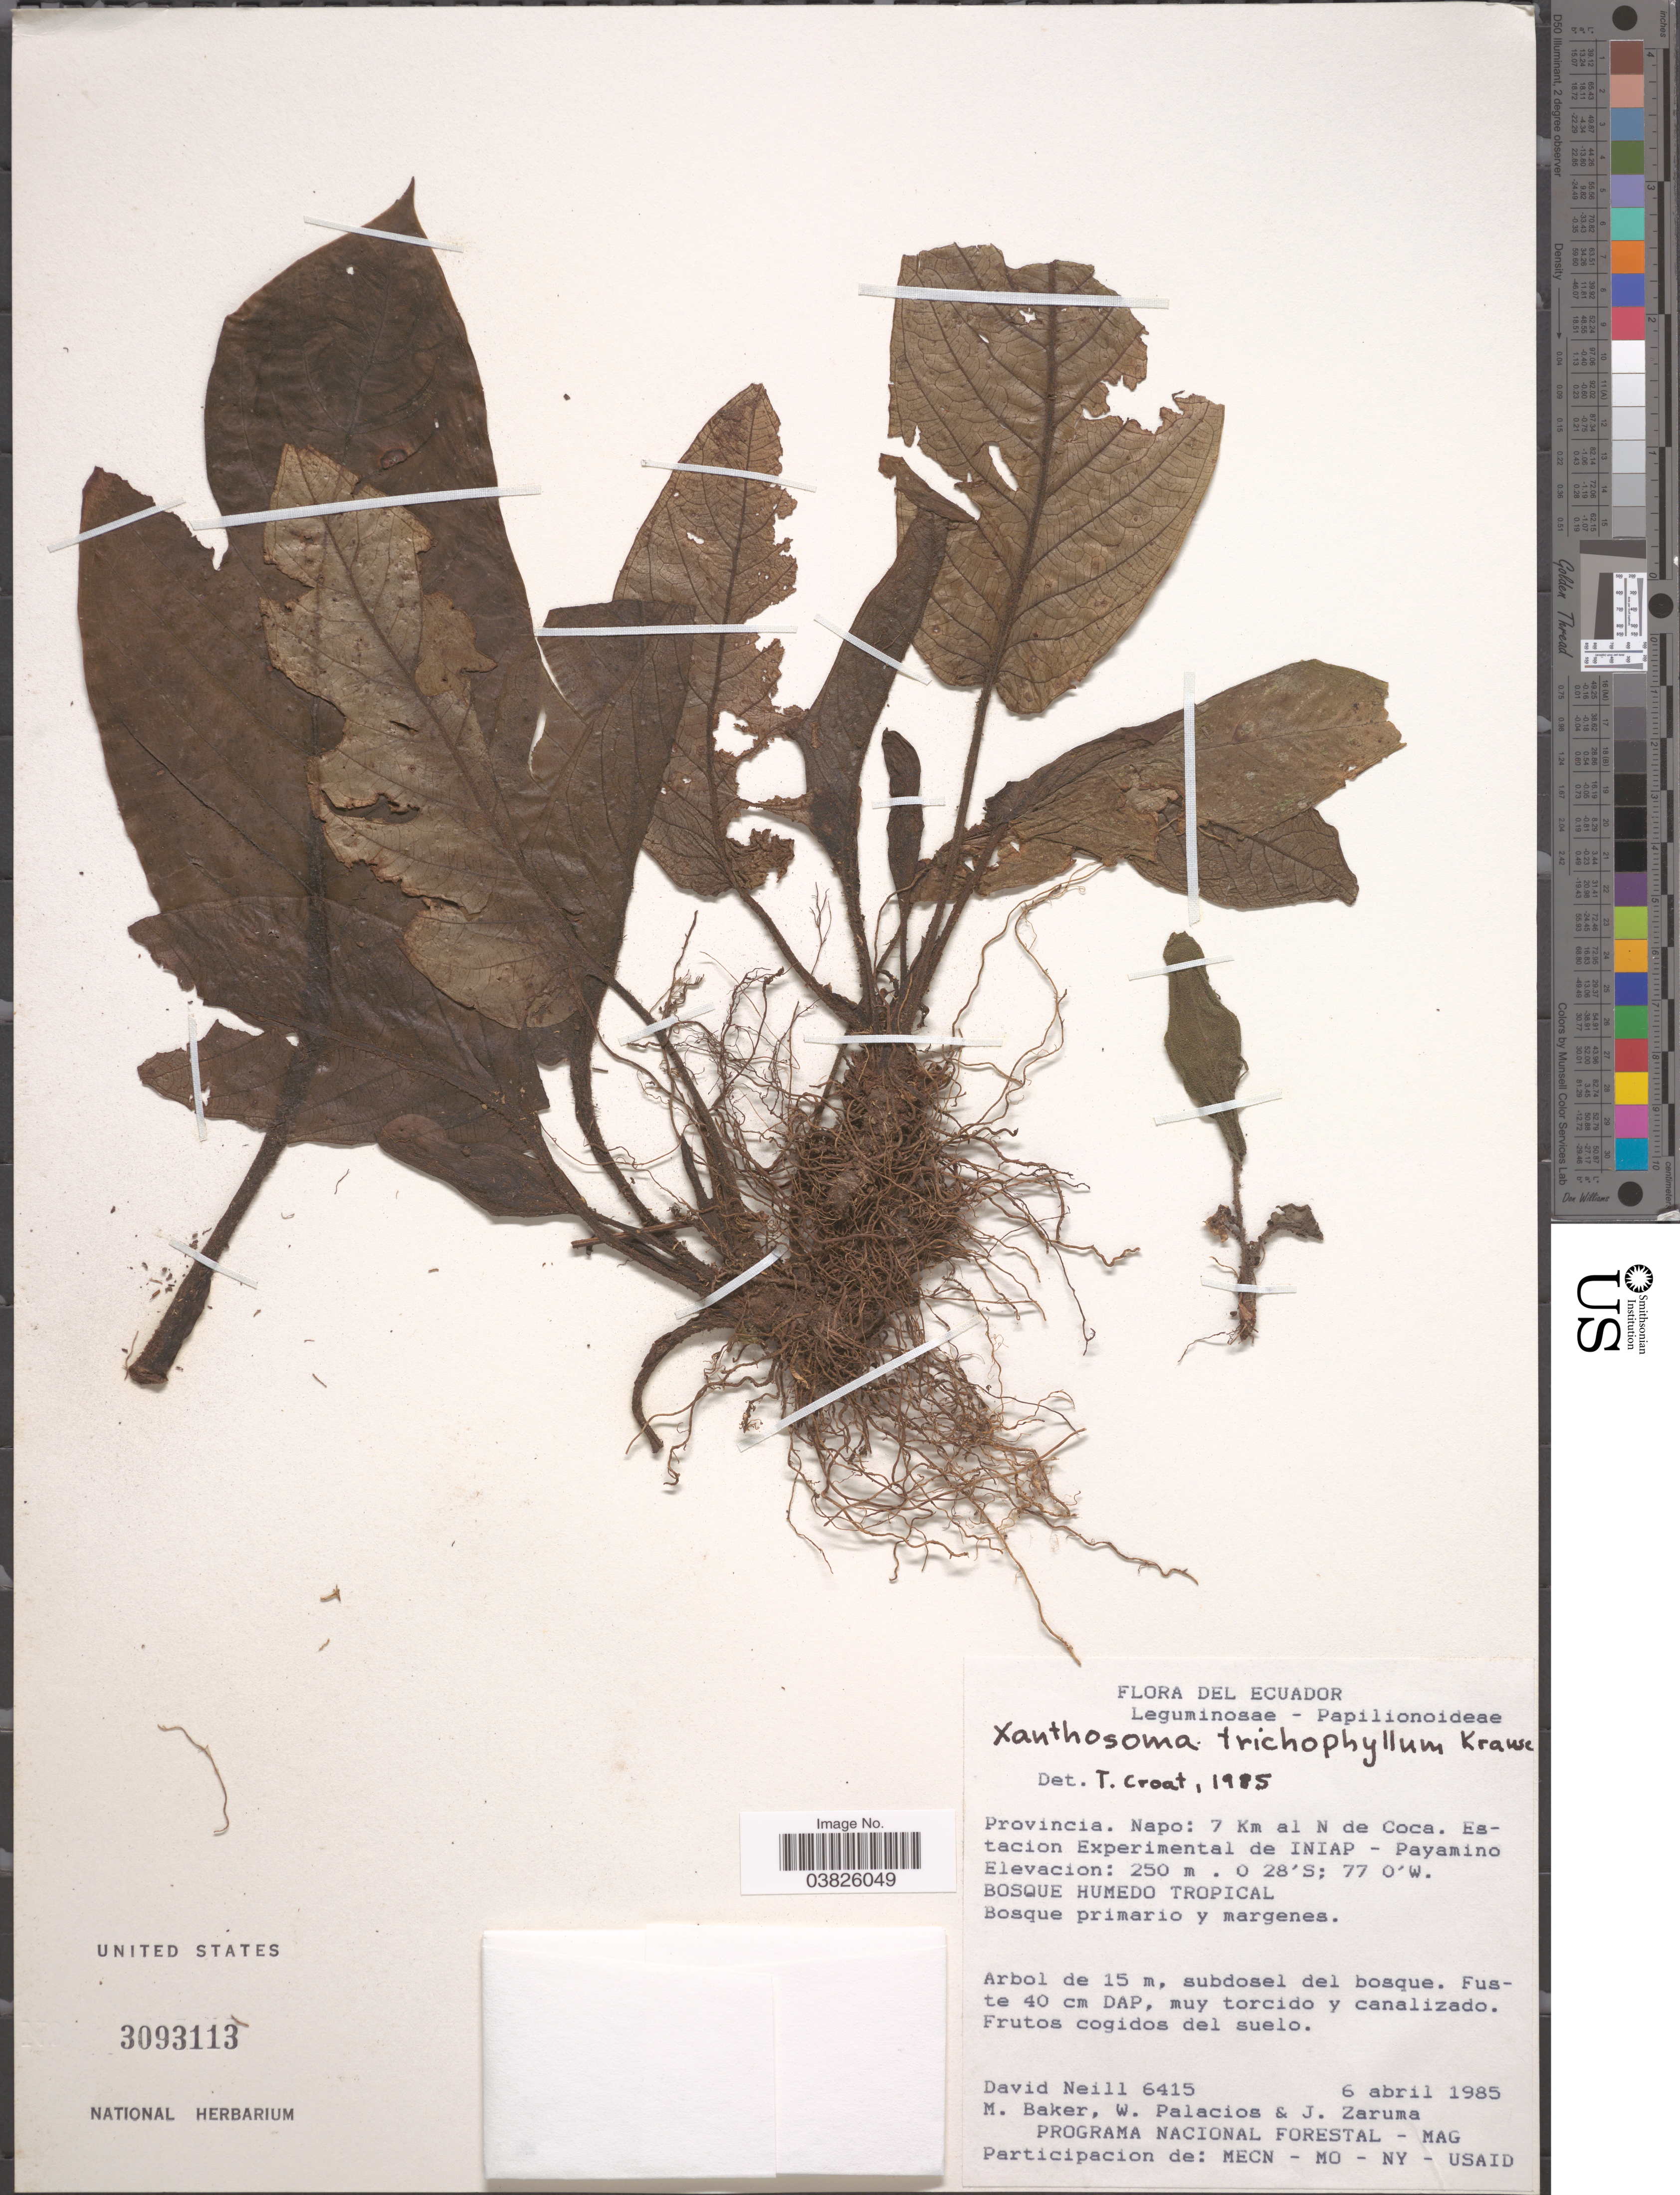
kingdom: Plantae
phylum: Tracheophyta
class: Liliopsida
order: Alismatales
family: Araceae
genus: Xanthosoma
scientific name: Xanthosoma trichophylla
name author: K. Krause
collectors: D. Neill, M. Baker, W. Palacios & J. Zaruma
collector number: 6415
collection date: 1985-04-06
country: Ecuador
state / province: Napo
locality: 7 Km al N de Coca. Estacion Experimental de INIAP - Payamino.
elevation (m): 250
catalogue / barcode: US 3093113